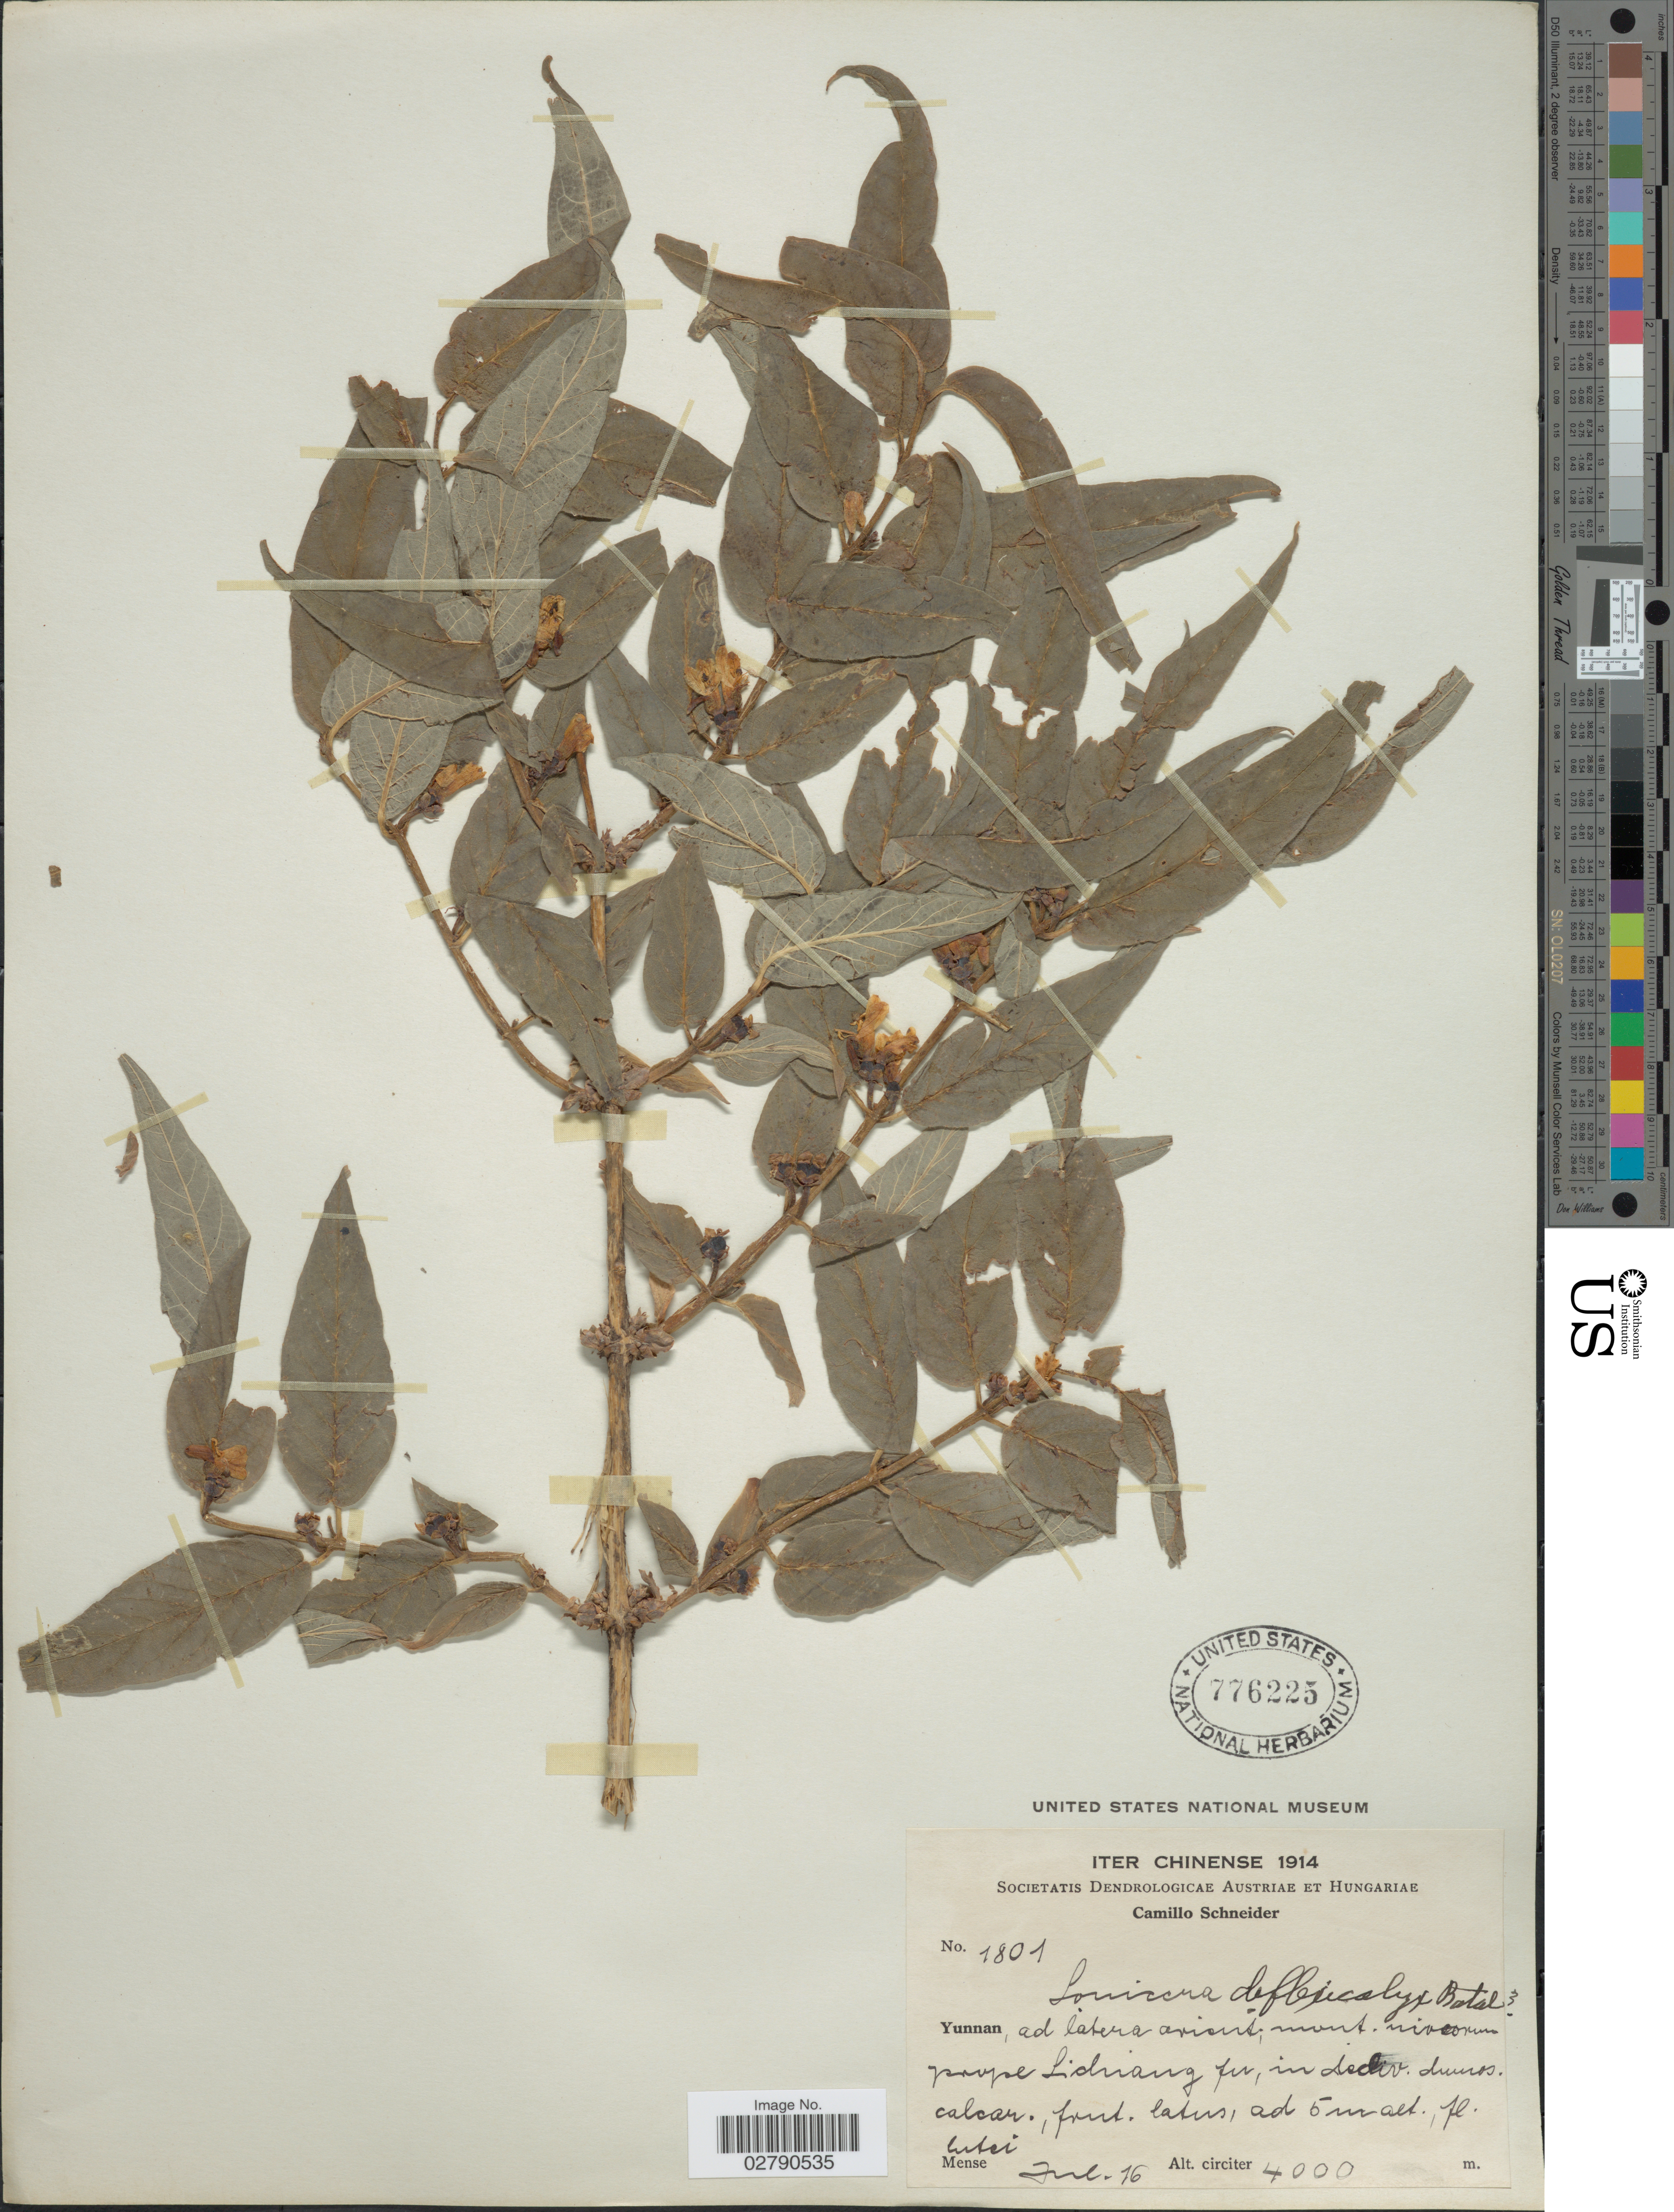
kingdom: Plantae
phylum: Tracheophyta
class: Magnoliopsida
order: Dipsacales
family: Caprifoliaceae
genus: Lonicera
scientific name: Lonicera deflexicalyx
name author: Batalin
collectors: C. K. Schneider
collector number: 1801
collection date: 1914-07-16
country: China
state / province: Yunnan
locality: Prope Lichiang fu [interpreted].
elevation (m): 4000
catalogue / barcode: US 776225